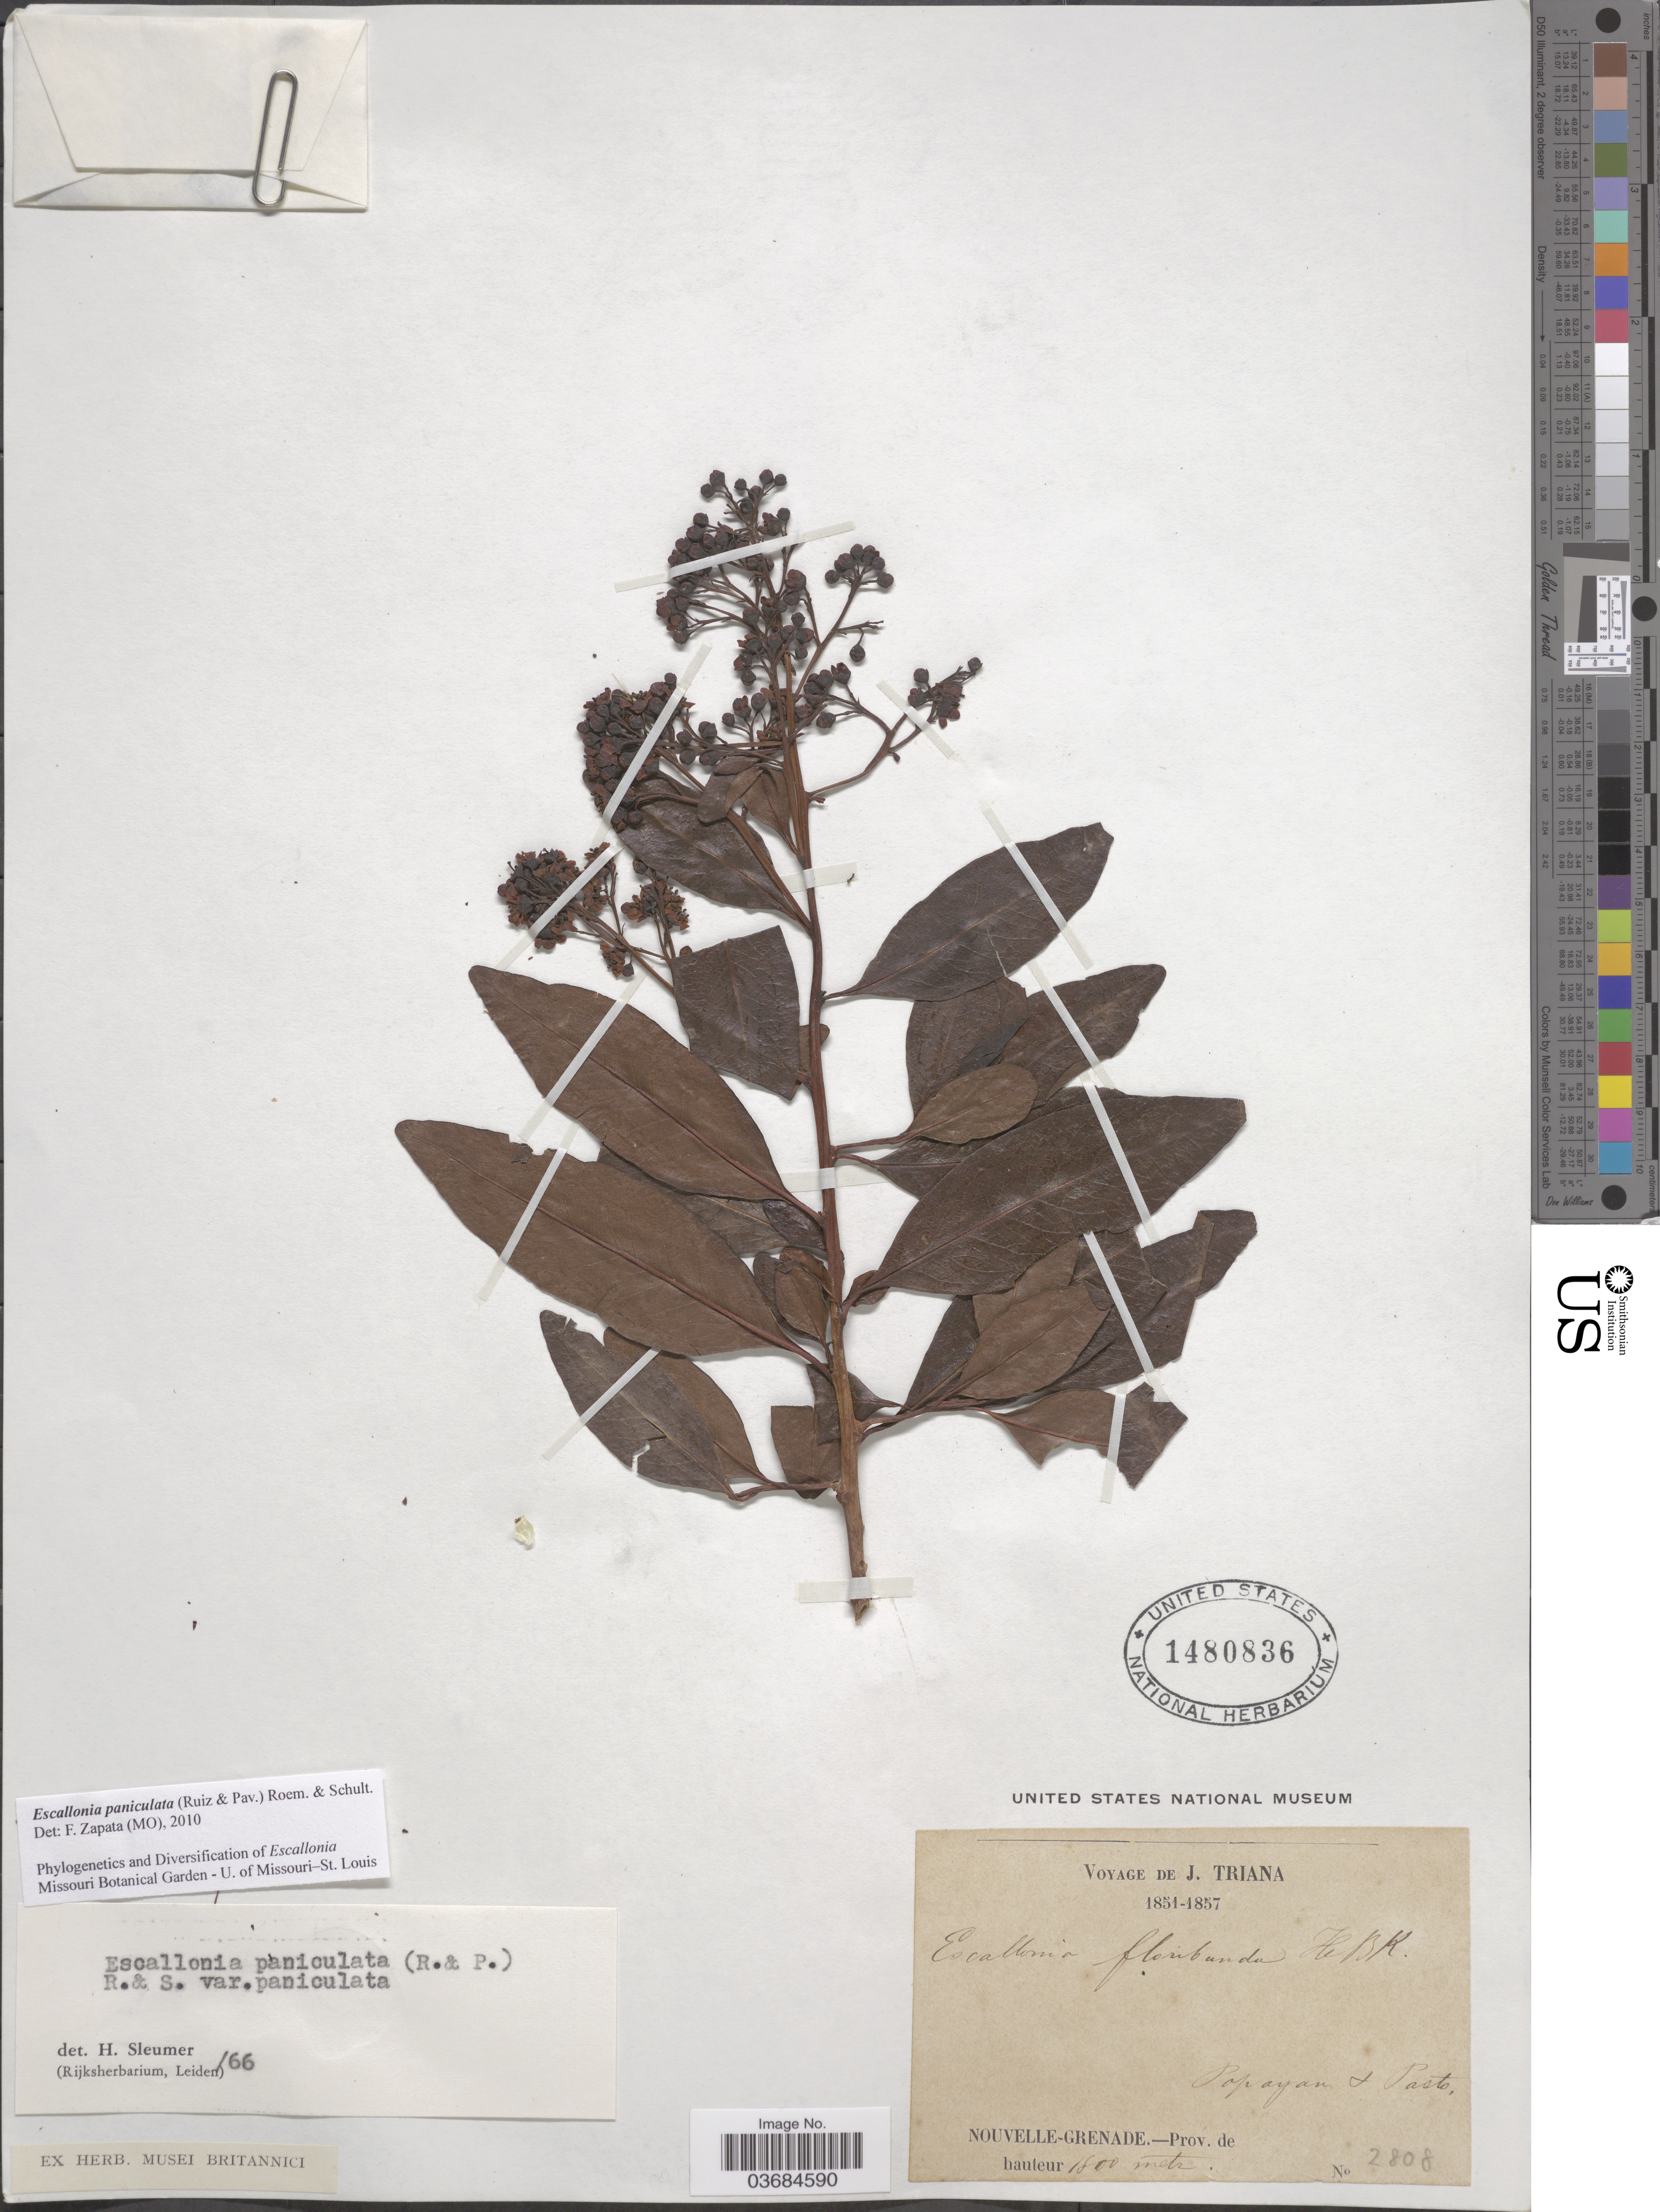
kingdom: Plantae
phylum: Tracheophyta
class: Magnoliopsida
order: Escalloniales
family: Escalloniaceae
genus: Escallonia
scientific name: Escallonia paniculata var. paniculata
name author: (Ruiz & Pav.) Roem. & Schult.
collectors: J. Triana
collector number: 2808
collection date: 1851/1857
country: Colombia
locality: Nouvelle-Grenade.-Prov. de Popayan & Pasto.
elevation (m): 1800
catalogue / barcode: US 1480836